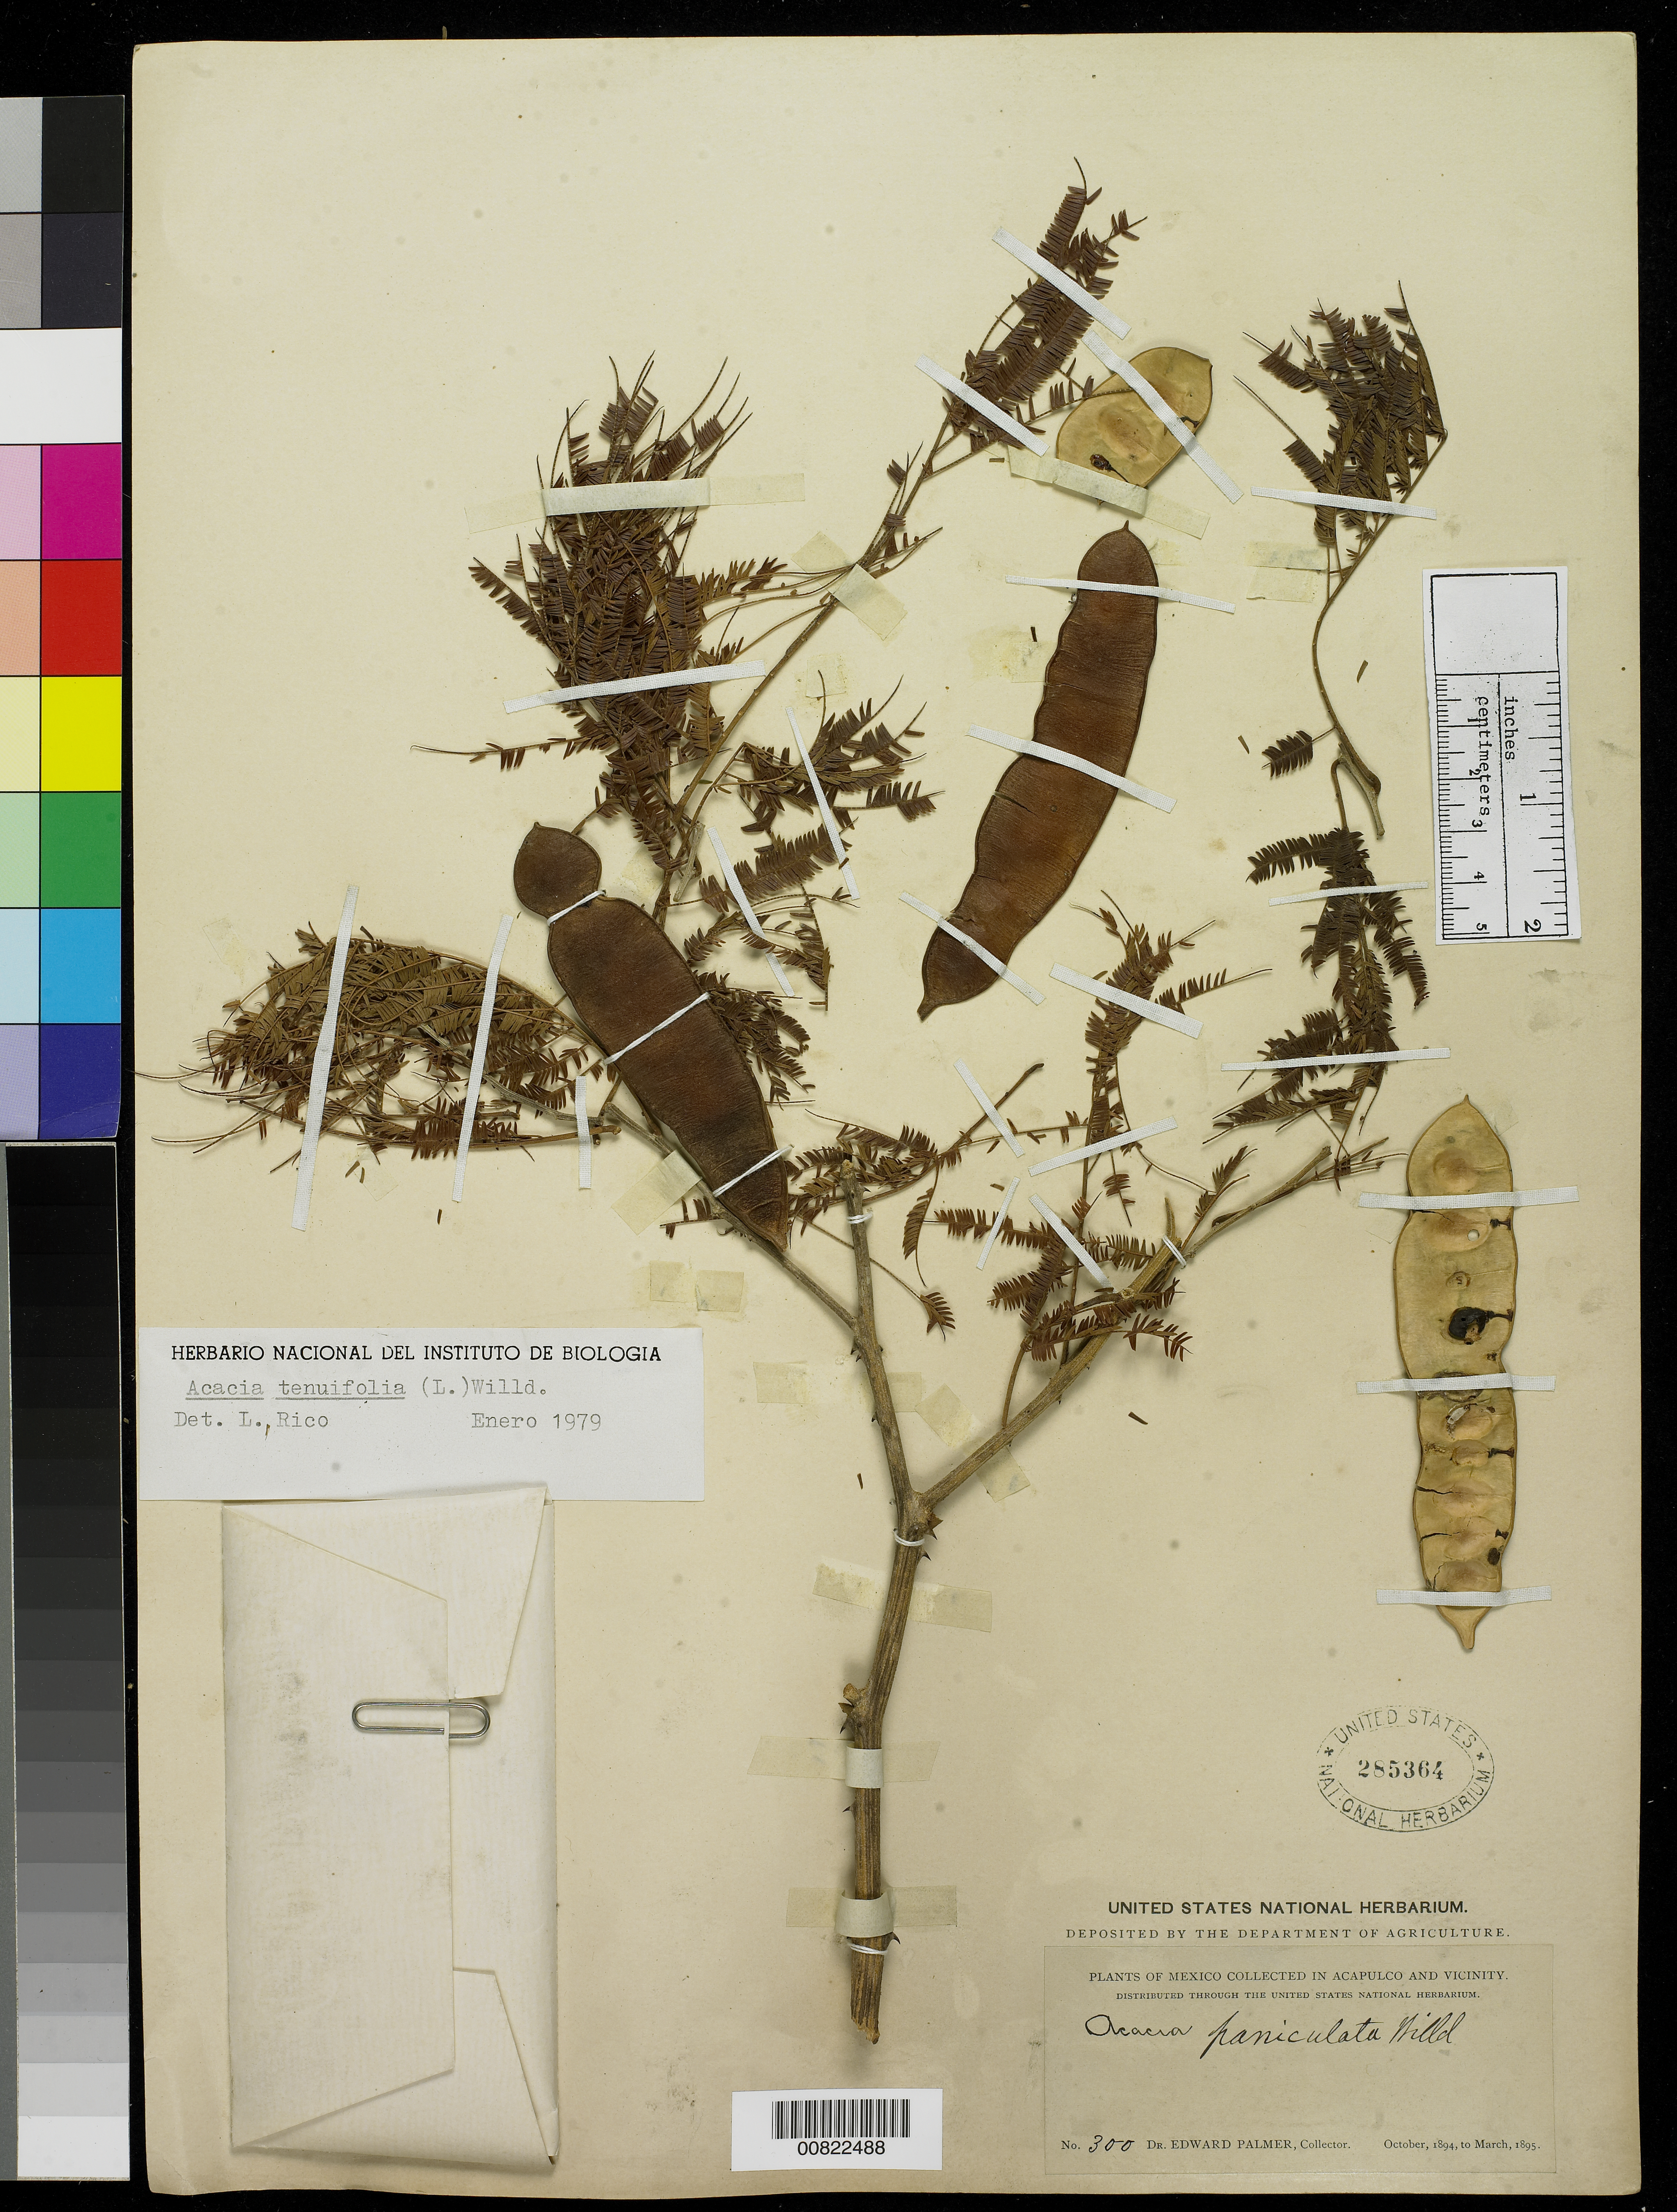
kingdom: Plantae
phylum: Tracheophyta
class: Magnoliopsida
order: Fabales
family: Fabaceae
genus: Senegalia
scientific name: Senegalia tenuifolia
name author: (L.) Britton & Rose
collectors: E. Palmer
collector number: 300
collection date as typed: Oct 1894 to -- Mar 1895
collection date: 1894-10/1895-03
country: Mexico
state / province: Guerrero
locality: Acapulco, Guerrero and vicinity.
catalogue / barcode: US 285364